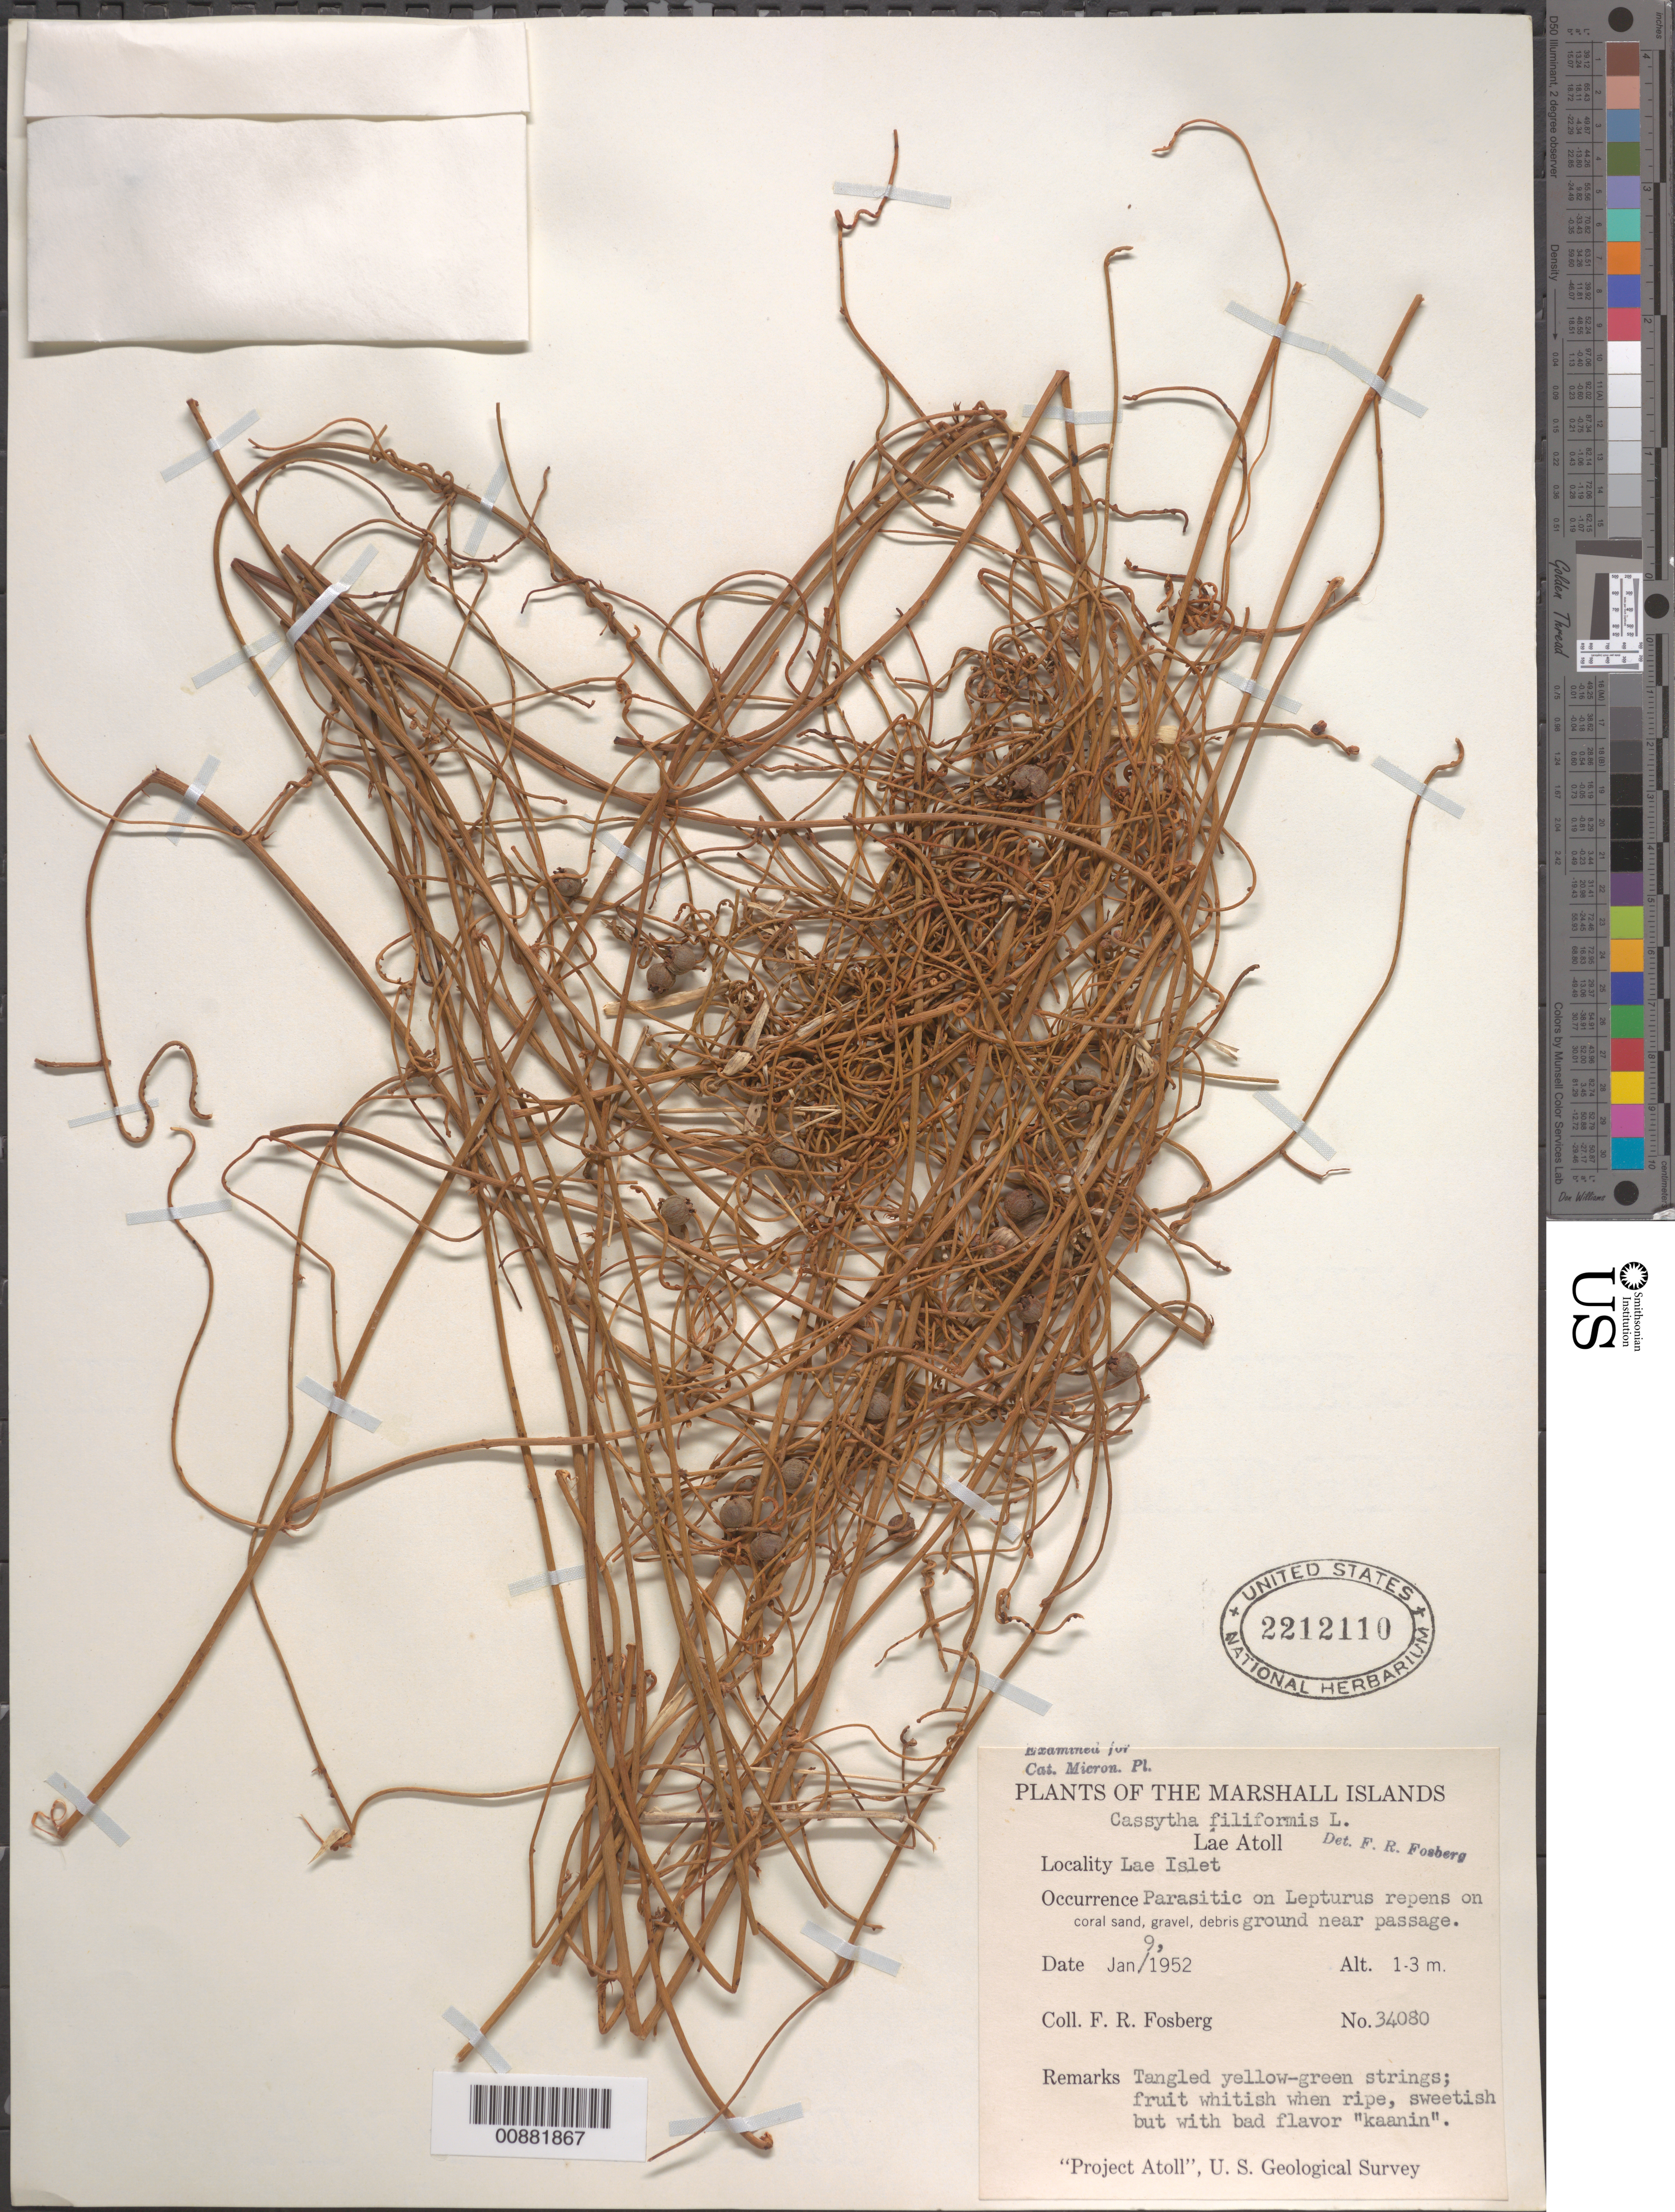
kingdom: Plantae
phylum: Tracheophyta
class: Magnoliopsida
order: Laurales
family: Lauraceae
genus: Cassytha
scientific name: Cassytha filiformis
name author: L.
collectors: F. R. Fosberg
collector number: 34080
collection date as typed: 09 Jan 1952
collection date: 1952-01-09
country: Marshall Islands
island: Lae Atoll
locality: Lae Islet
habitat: Parasitic on lepturus rapens on coral sand, gravel, debris ground near passage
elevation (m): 1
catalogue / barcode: US 2212110